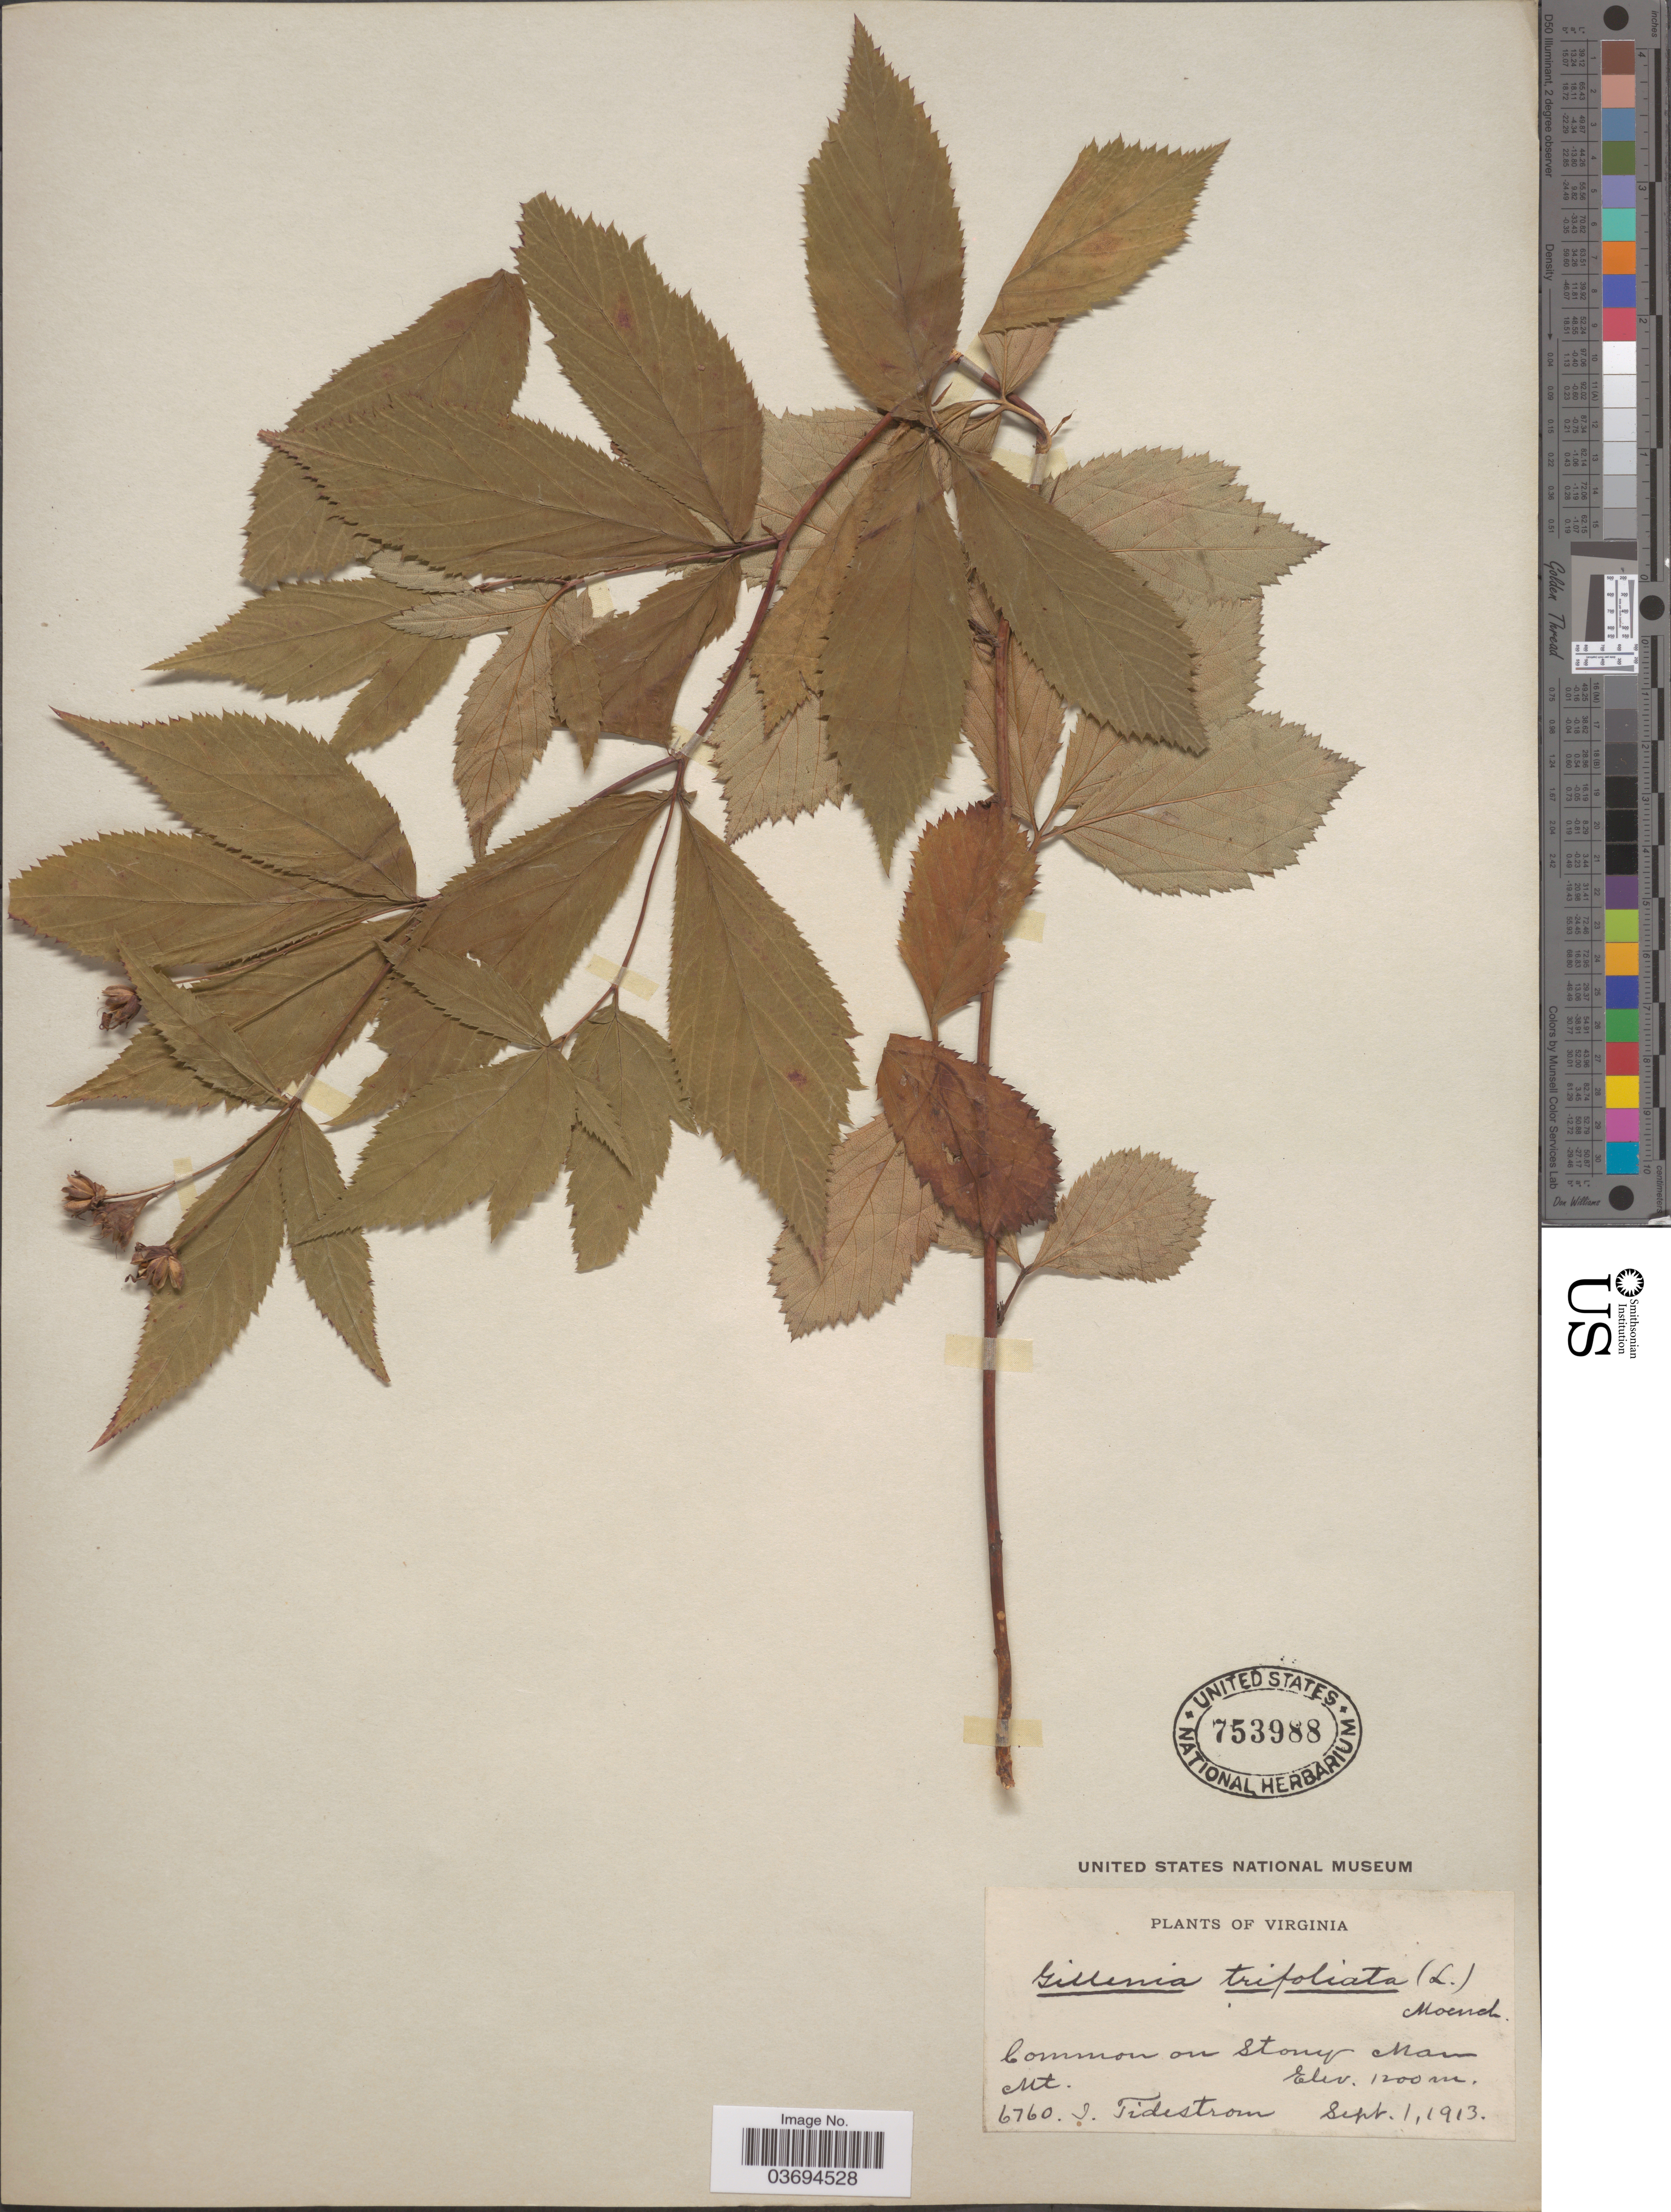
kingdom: Plantae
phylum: Tracheophyta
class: Magnoliopsida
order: Rosales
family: Rosaceae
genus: Gillenia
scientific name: Gillenia trifoliata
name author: (L.) Moench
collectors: I. F. Tidestrom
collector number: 6760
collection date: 1913-09-01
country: United States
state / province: Virginia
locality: On Stony Man Mt.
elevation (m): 1200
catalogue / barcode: US 753988